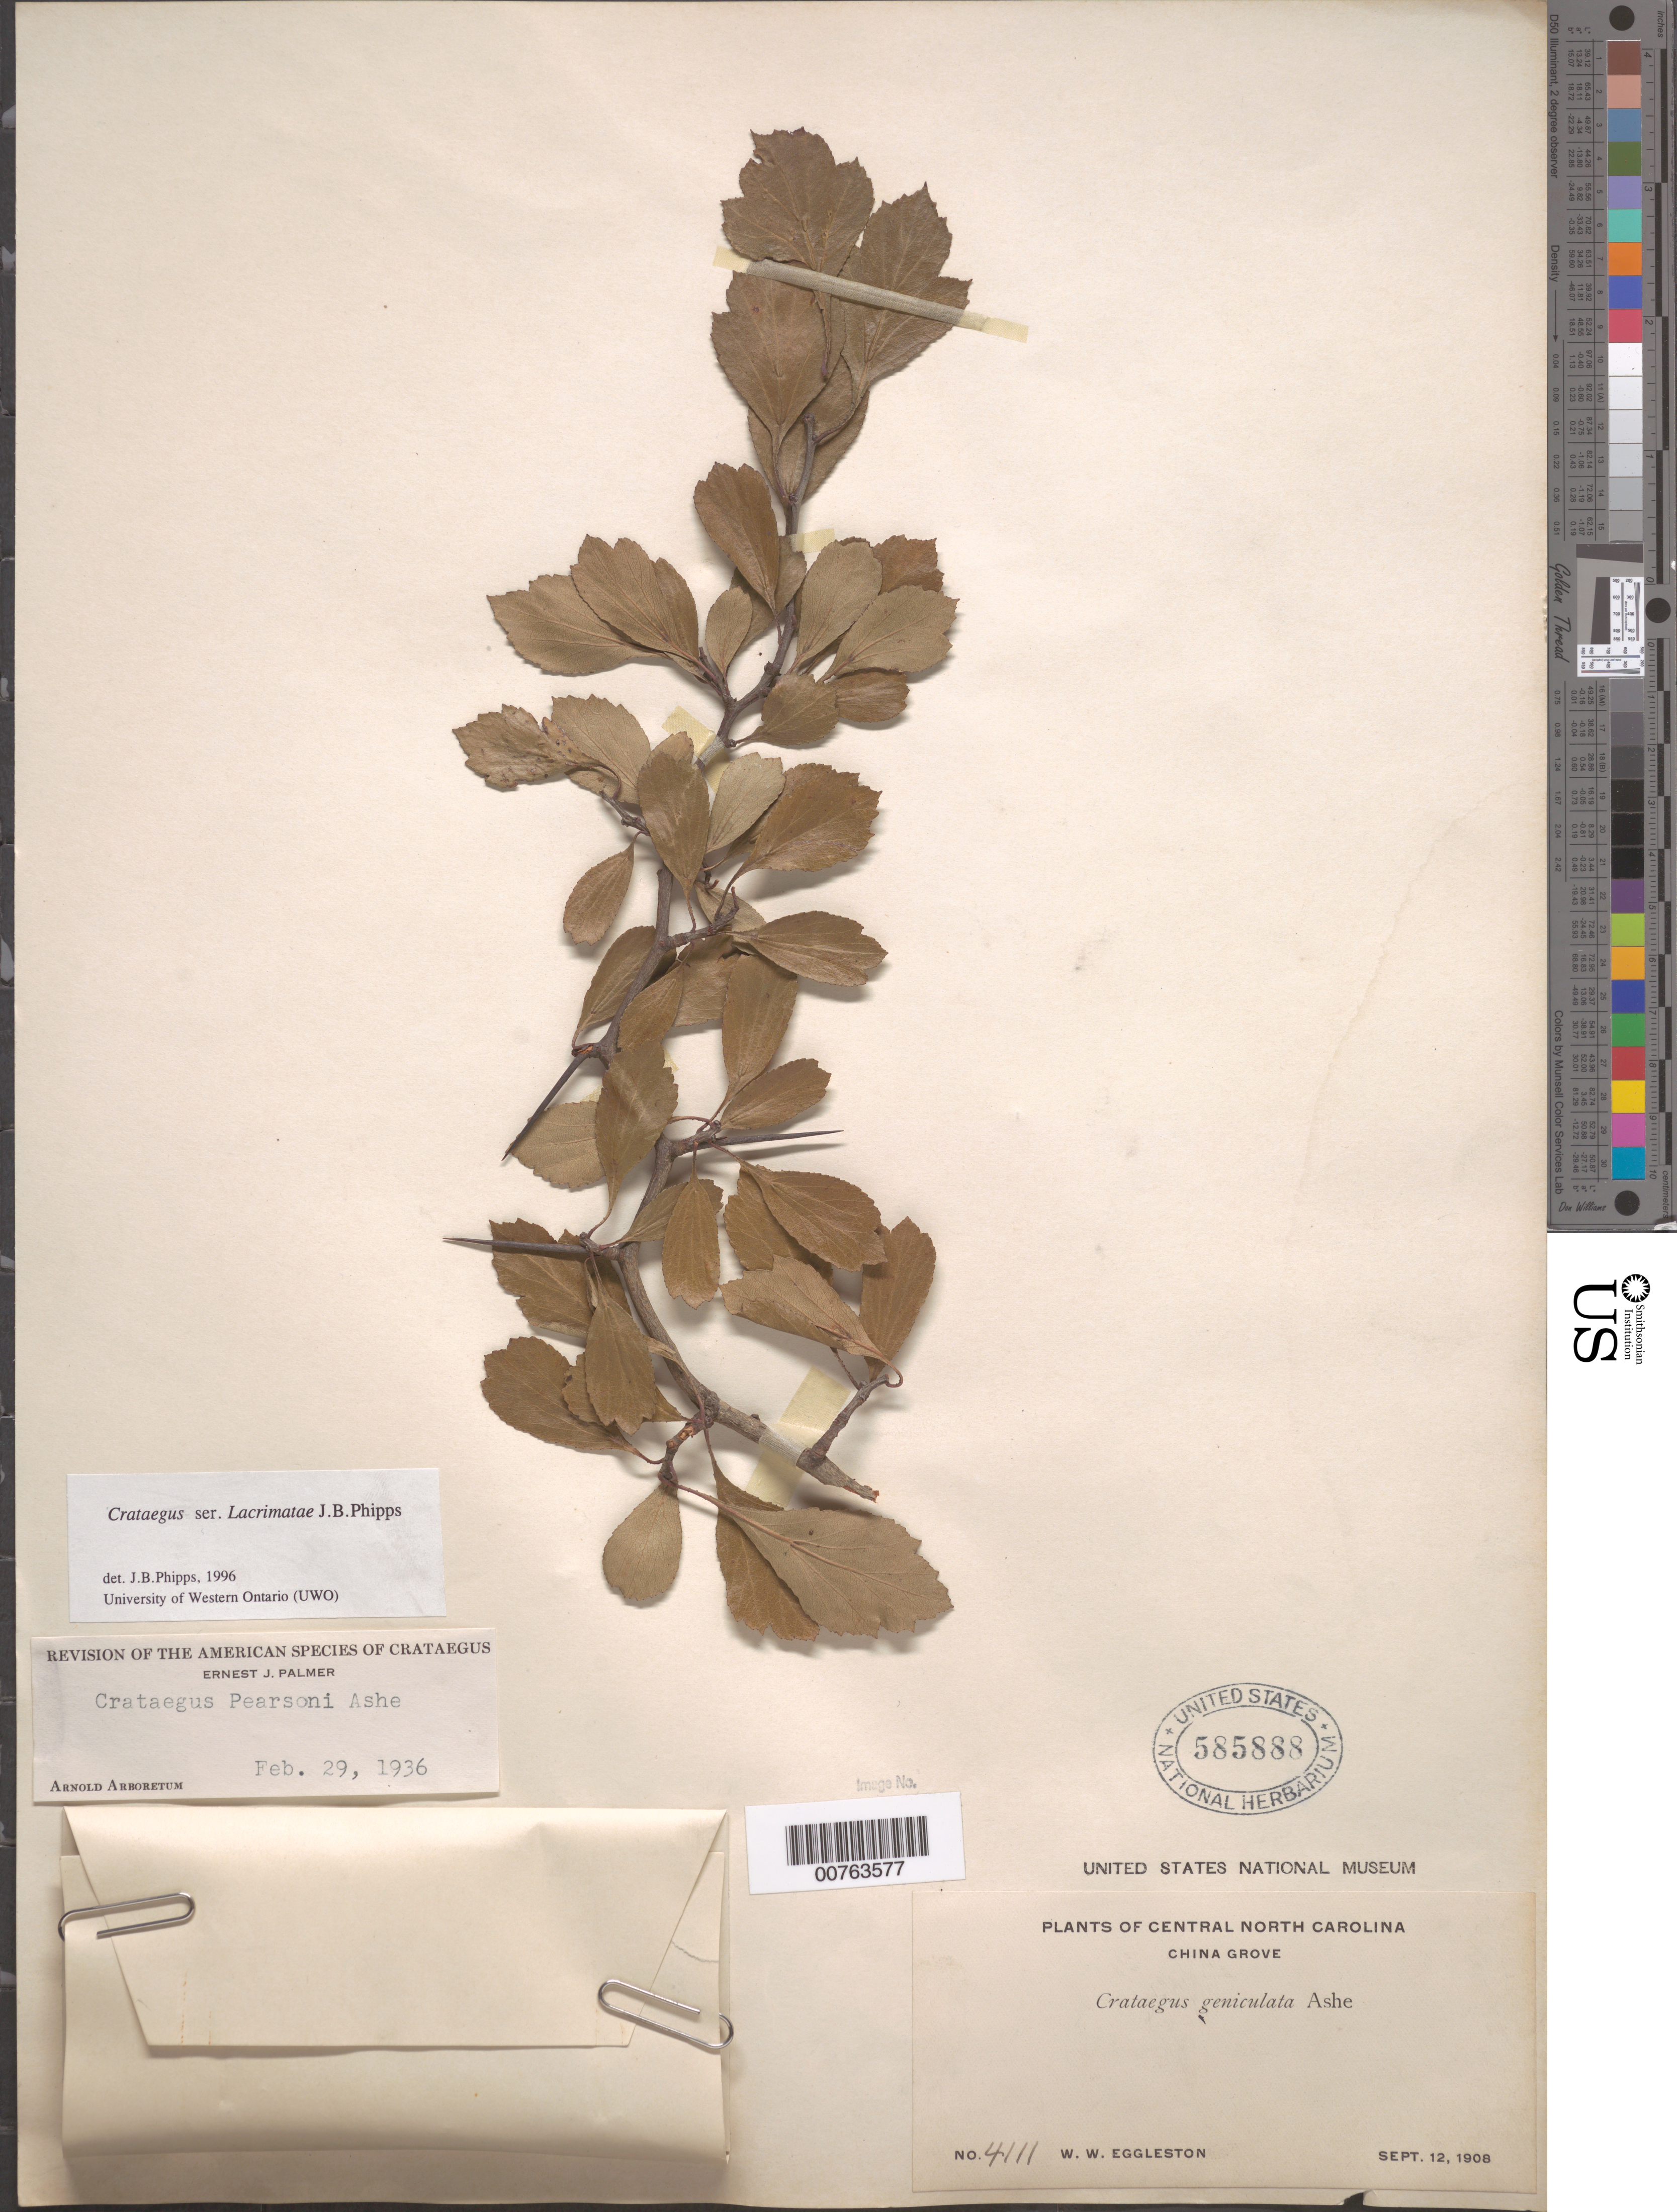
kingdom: Plantae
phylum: Tracheophyta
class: Magnoliopsida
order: Rosales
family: Rosaceae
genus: Crataegus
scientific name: Crataegus pearsonii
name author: Ashe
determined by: Palmer, E. J.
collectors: W. W. Eggleston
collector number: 4111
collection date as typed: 12 Sep 1908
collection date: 1908-09-12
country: United States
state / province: North Carolina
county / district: Rowan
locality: China Grove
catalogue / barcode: US 585888